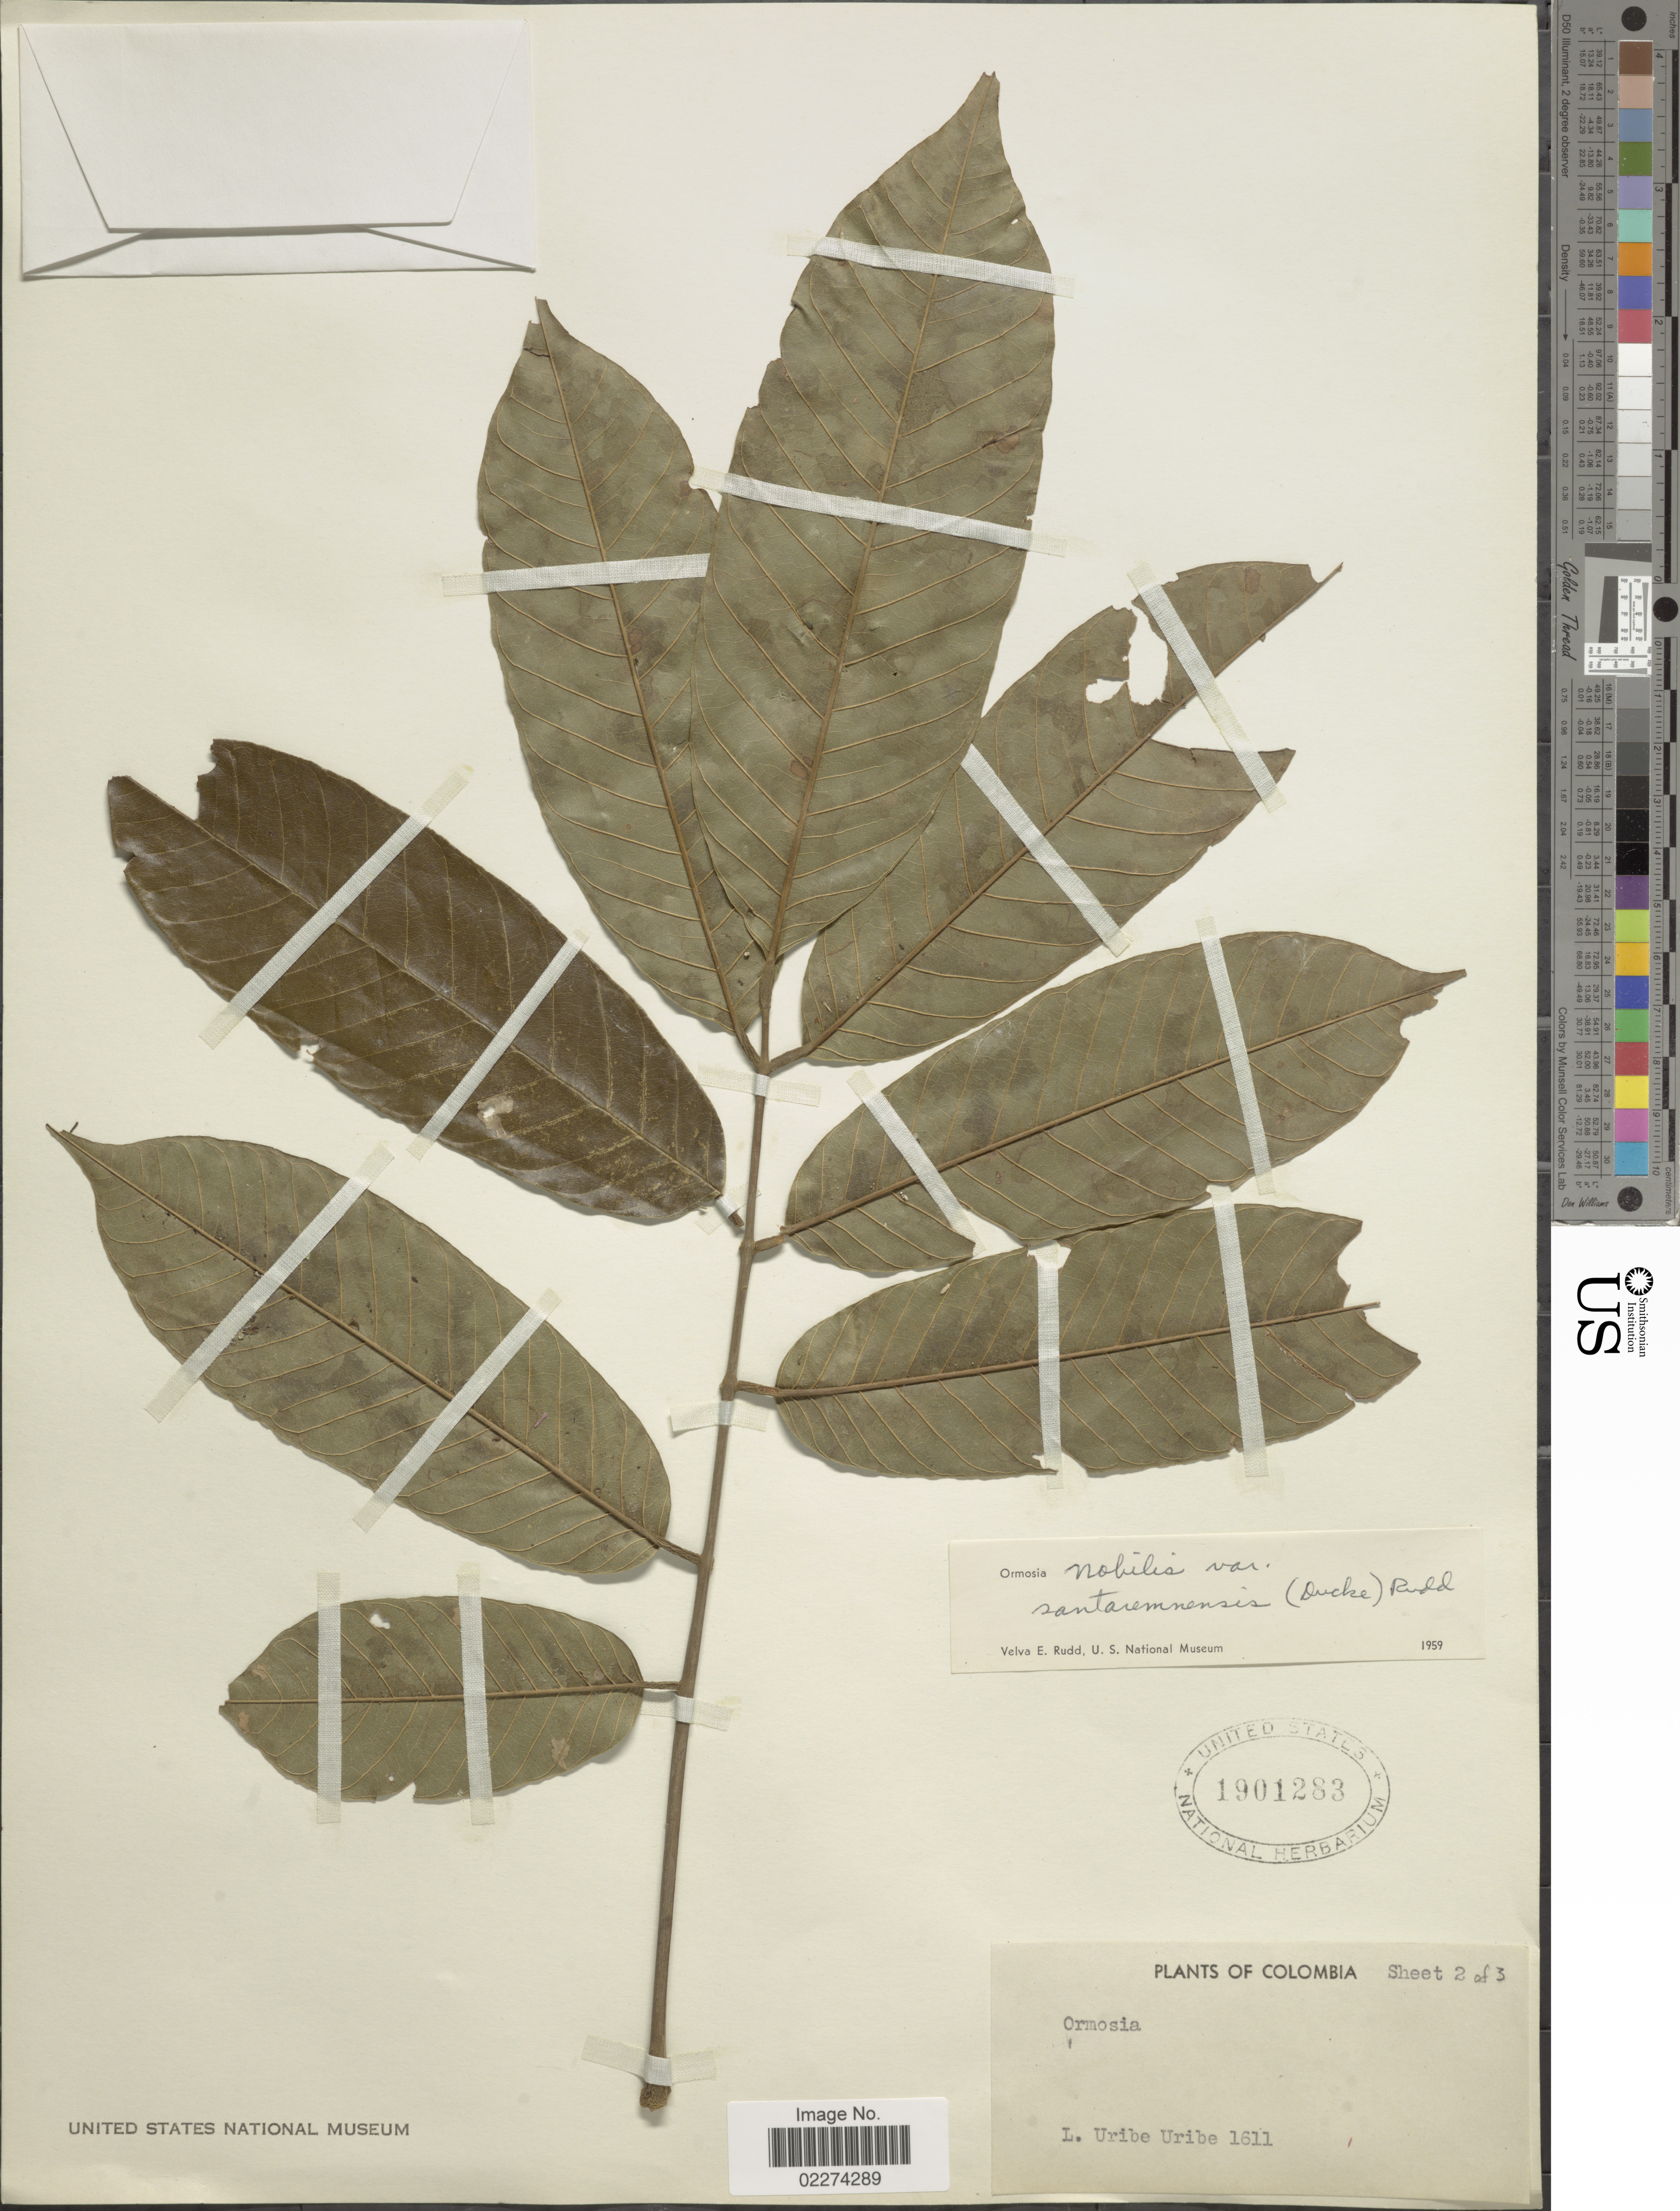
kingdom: Plantae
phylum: Tracheophyta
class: Magnoliopsida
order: Fabales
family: Fabaceae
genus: Ormosia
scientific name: Ormosia santaremnensis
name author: Ducke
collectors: L. Uribe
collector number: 1611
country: Colombia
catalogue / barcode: US 1901283